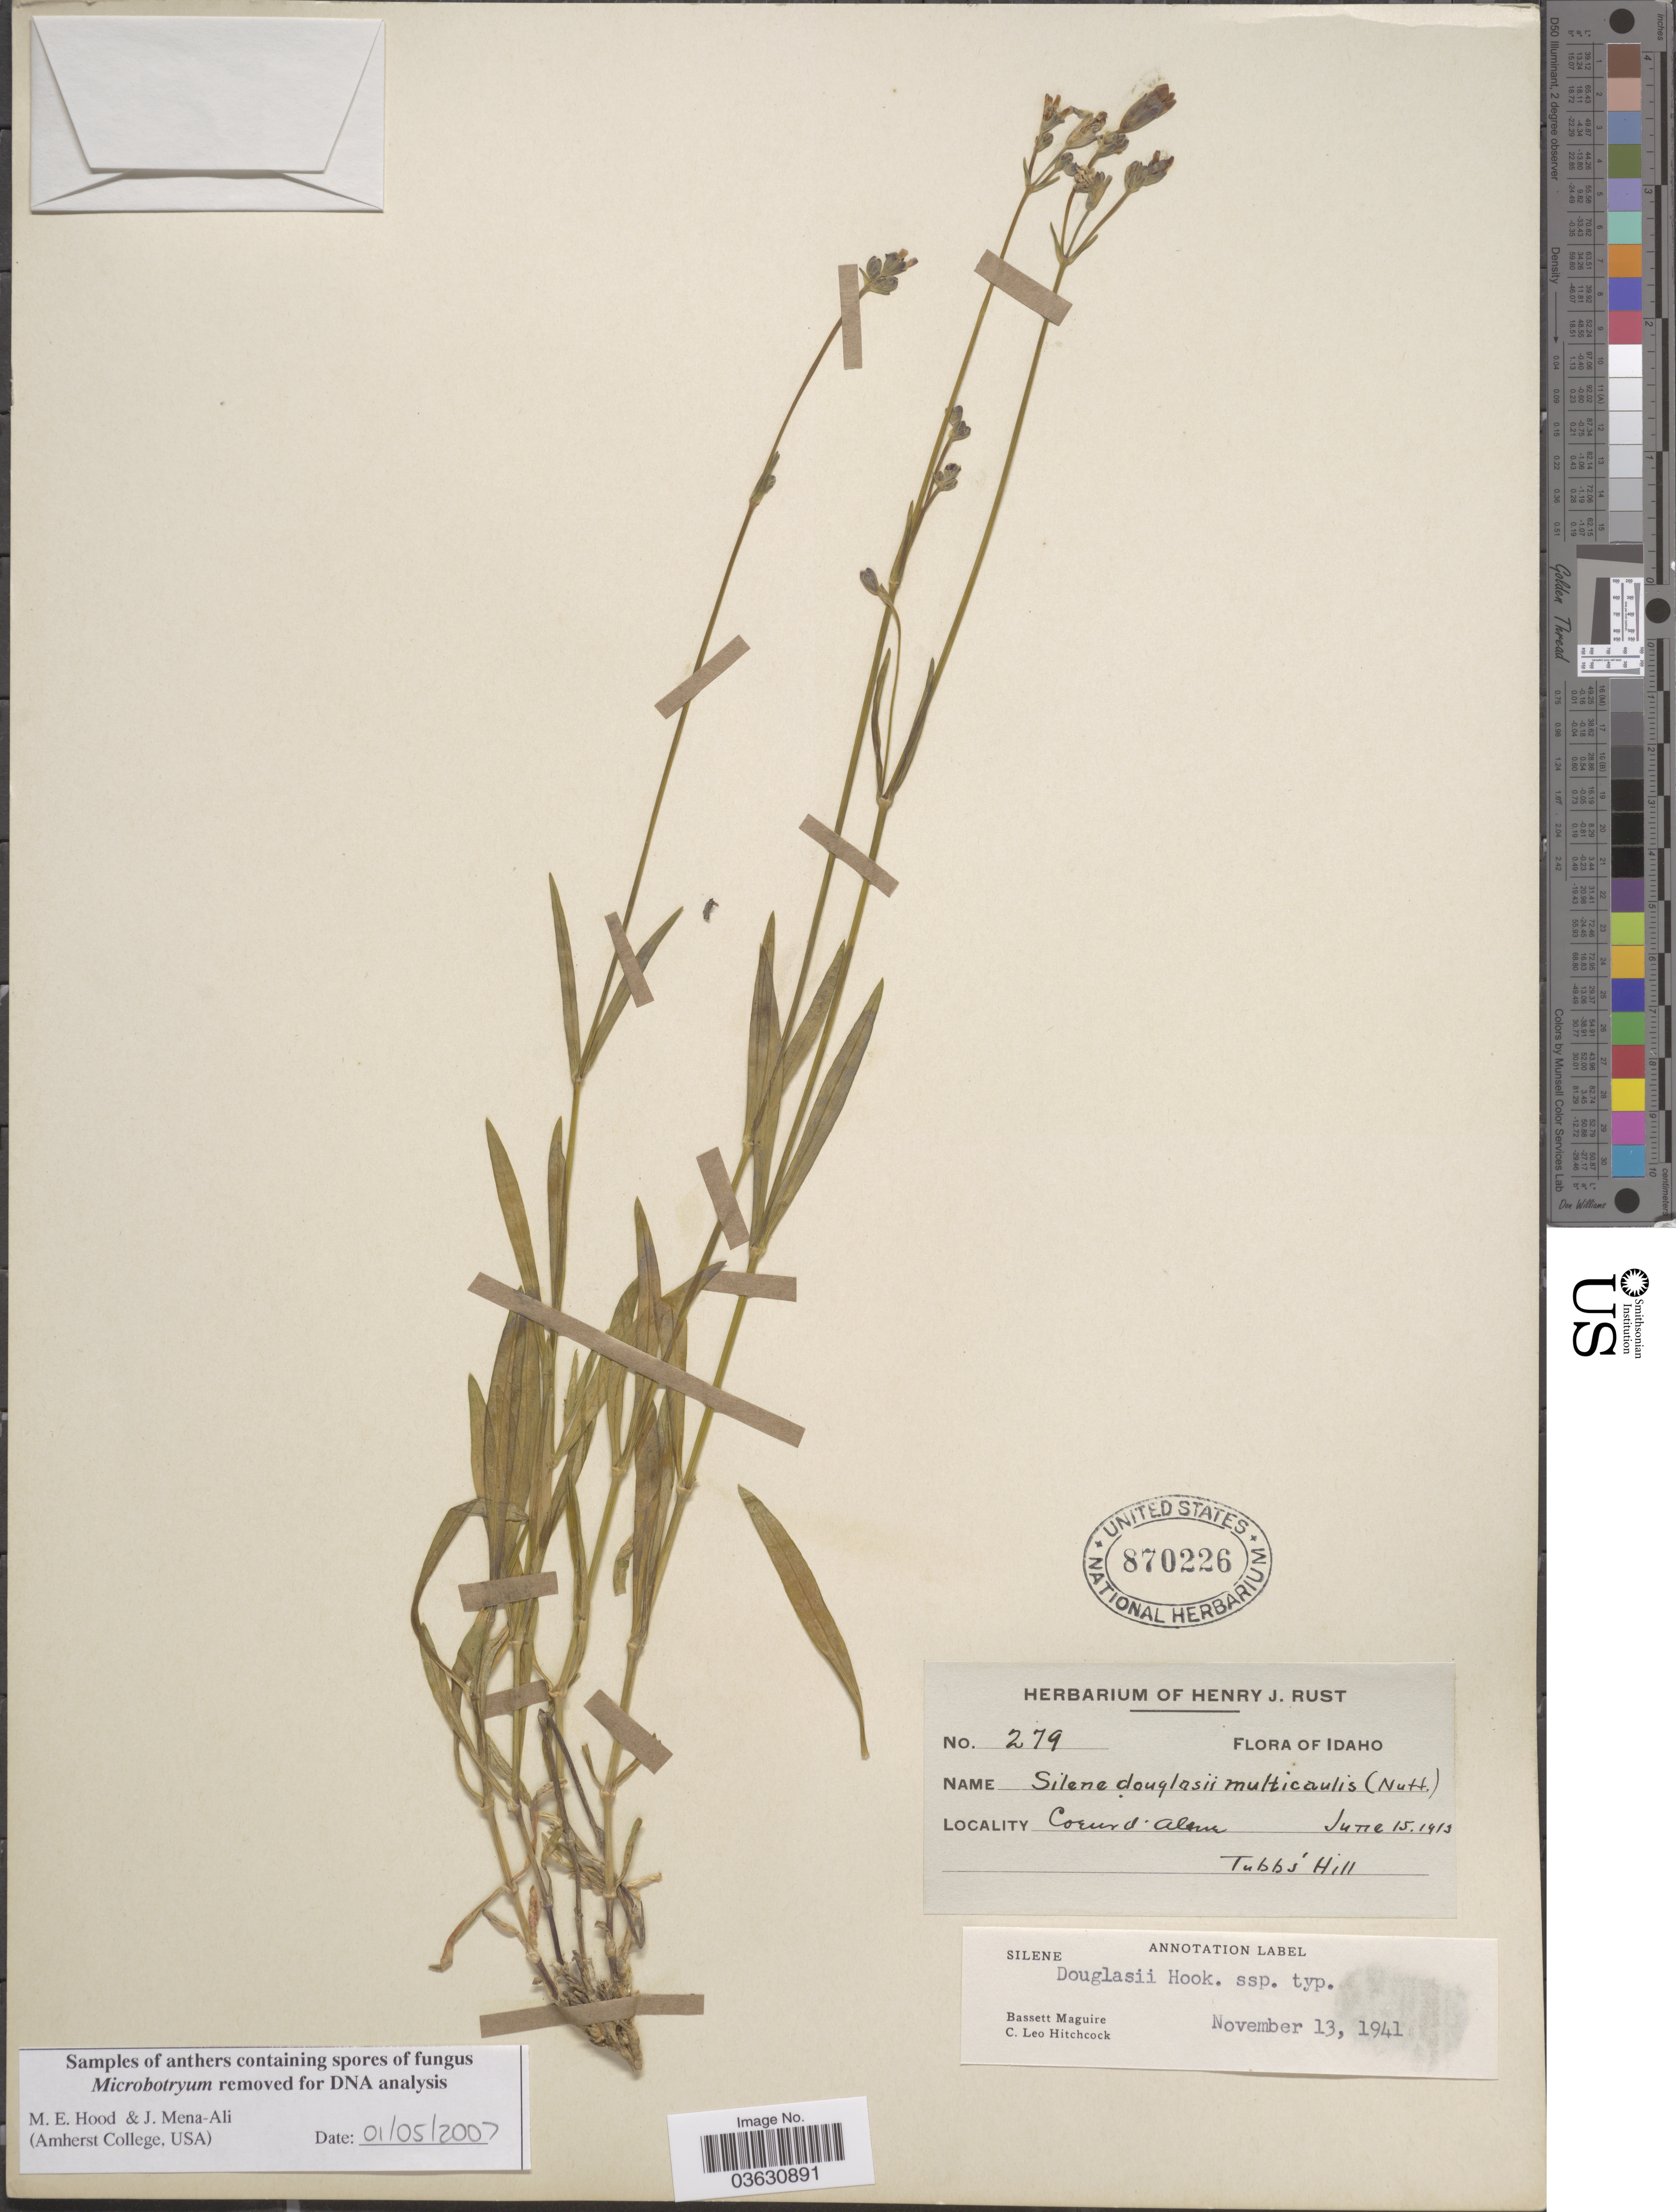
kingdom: Plantae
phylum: Tracheophyta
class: Magnoliopsida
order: Caryophyllales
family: Caryophyllaceae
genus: Silene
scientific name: Silene douglasii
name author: Hook.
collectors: ex herb. Henry J. Rust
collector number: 279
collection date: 1913-06-15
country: United States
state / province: Idaho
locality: Coeur d'Alene. Tubb's Hill.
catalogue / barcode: US 870226